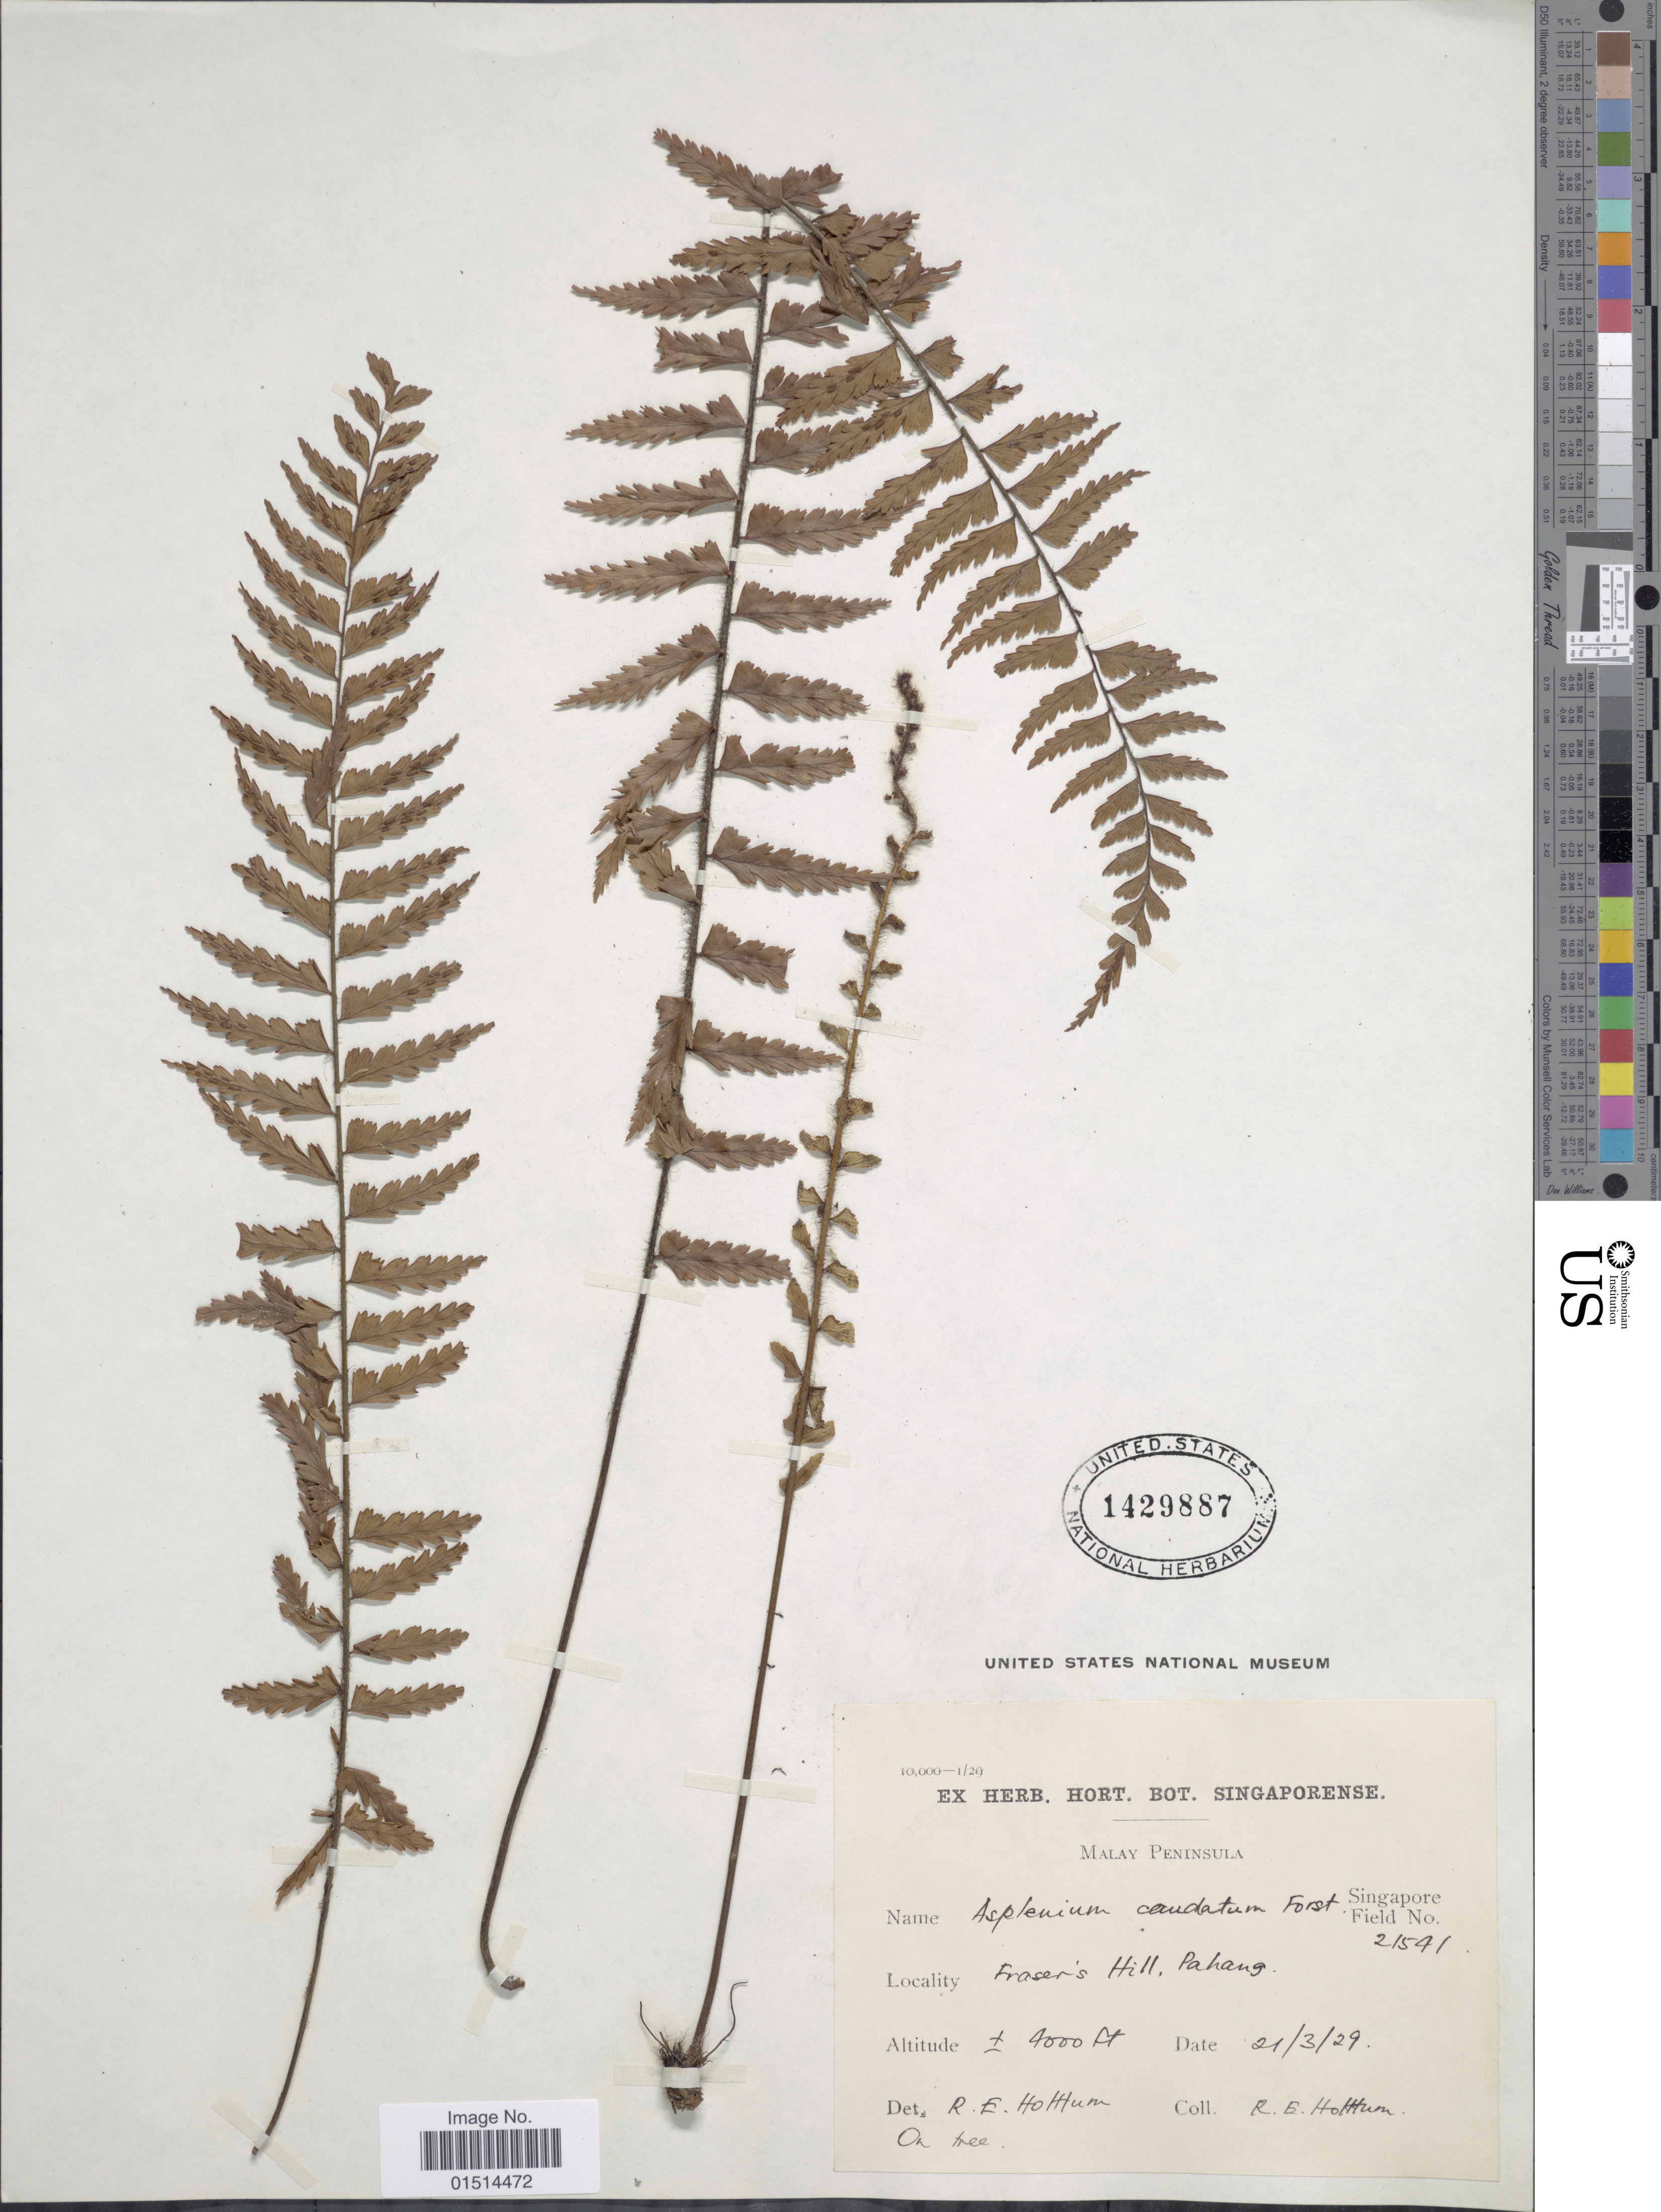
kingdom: Plantae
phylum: Tracheophyta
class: Polypodiopsida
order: Polypodiales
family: Aspleniaceae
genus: Asplenium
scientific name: Asplenium caudatum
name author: G. Forst.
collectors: R. E. Holttum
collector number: Singapore Field 21541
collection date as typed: Transcribed d/m/y: 21/3/29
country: Malaysia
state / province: Pahang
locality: Frasers Hill, Pahang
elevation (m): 1219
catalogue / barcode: US 1429887